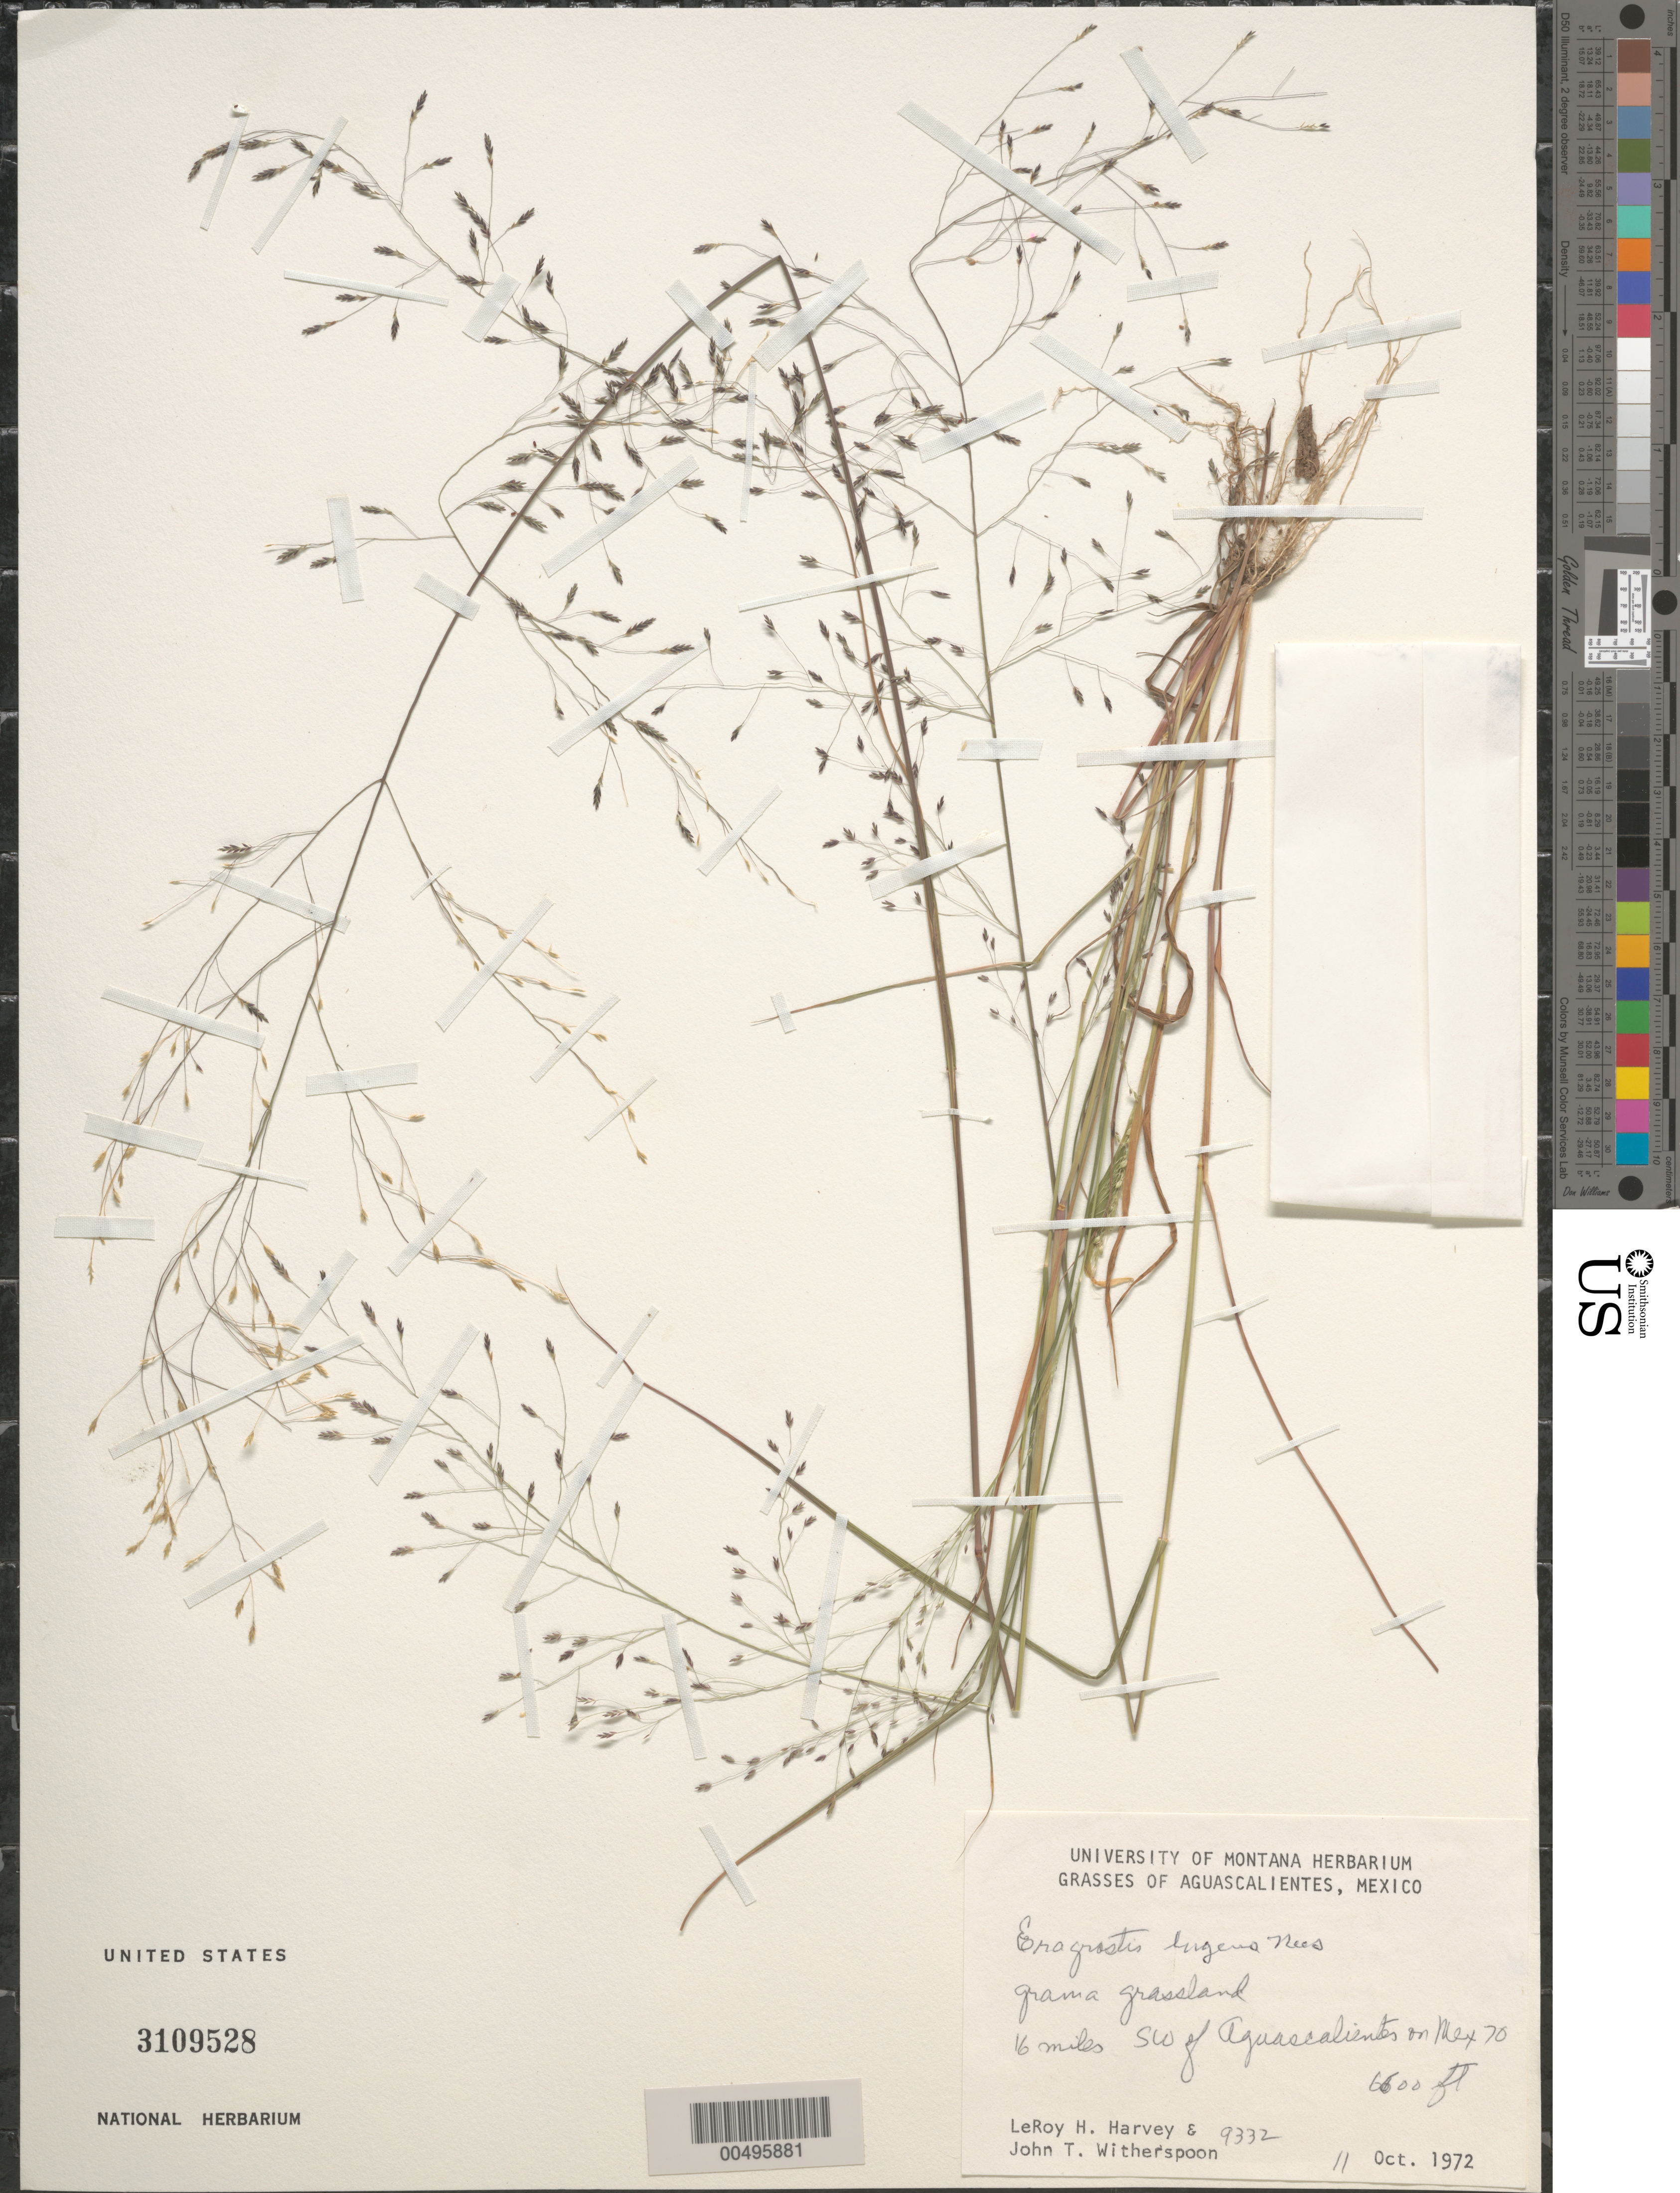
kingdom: Plantae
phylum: Tracheophyta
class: Liliopsida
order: Poales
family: Poaceae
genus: Eragrostis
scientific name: Eragrostis lugens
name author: Nees in Mart.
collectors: L. H. Harvey & J. Witherspoon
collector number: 9332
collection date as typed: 11 Oct 1972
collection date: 1972-10-11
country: Mexico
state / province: Aguascalientes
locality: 16 mi SW of Aguascalientes on Mex 70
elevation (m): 2012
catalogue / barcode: US 3109528